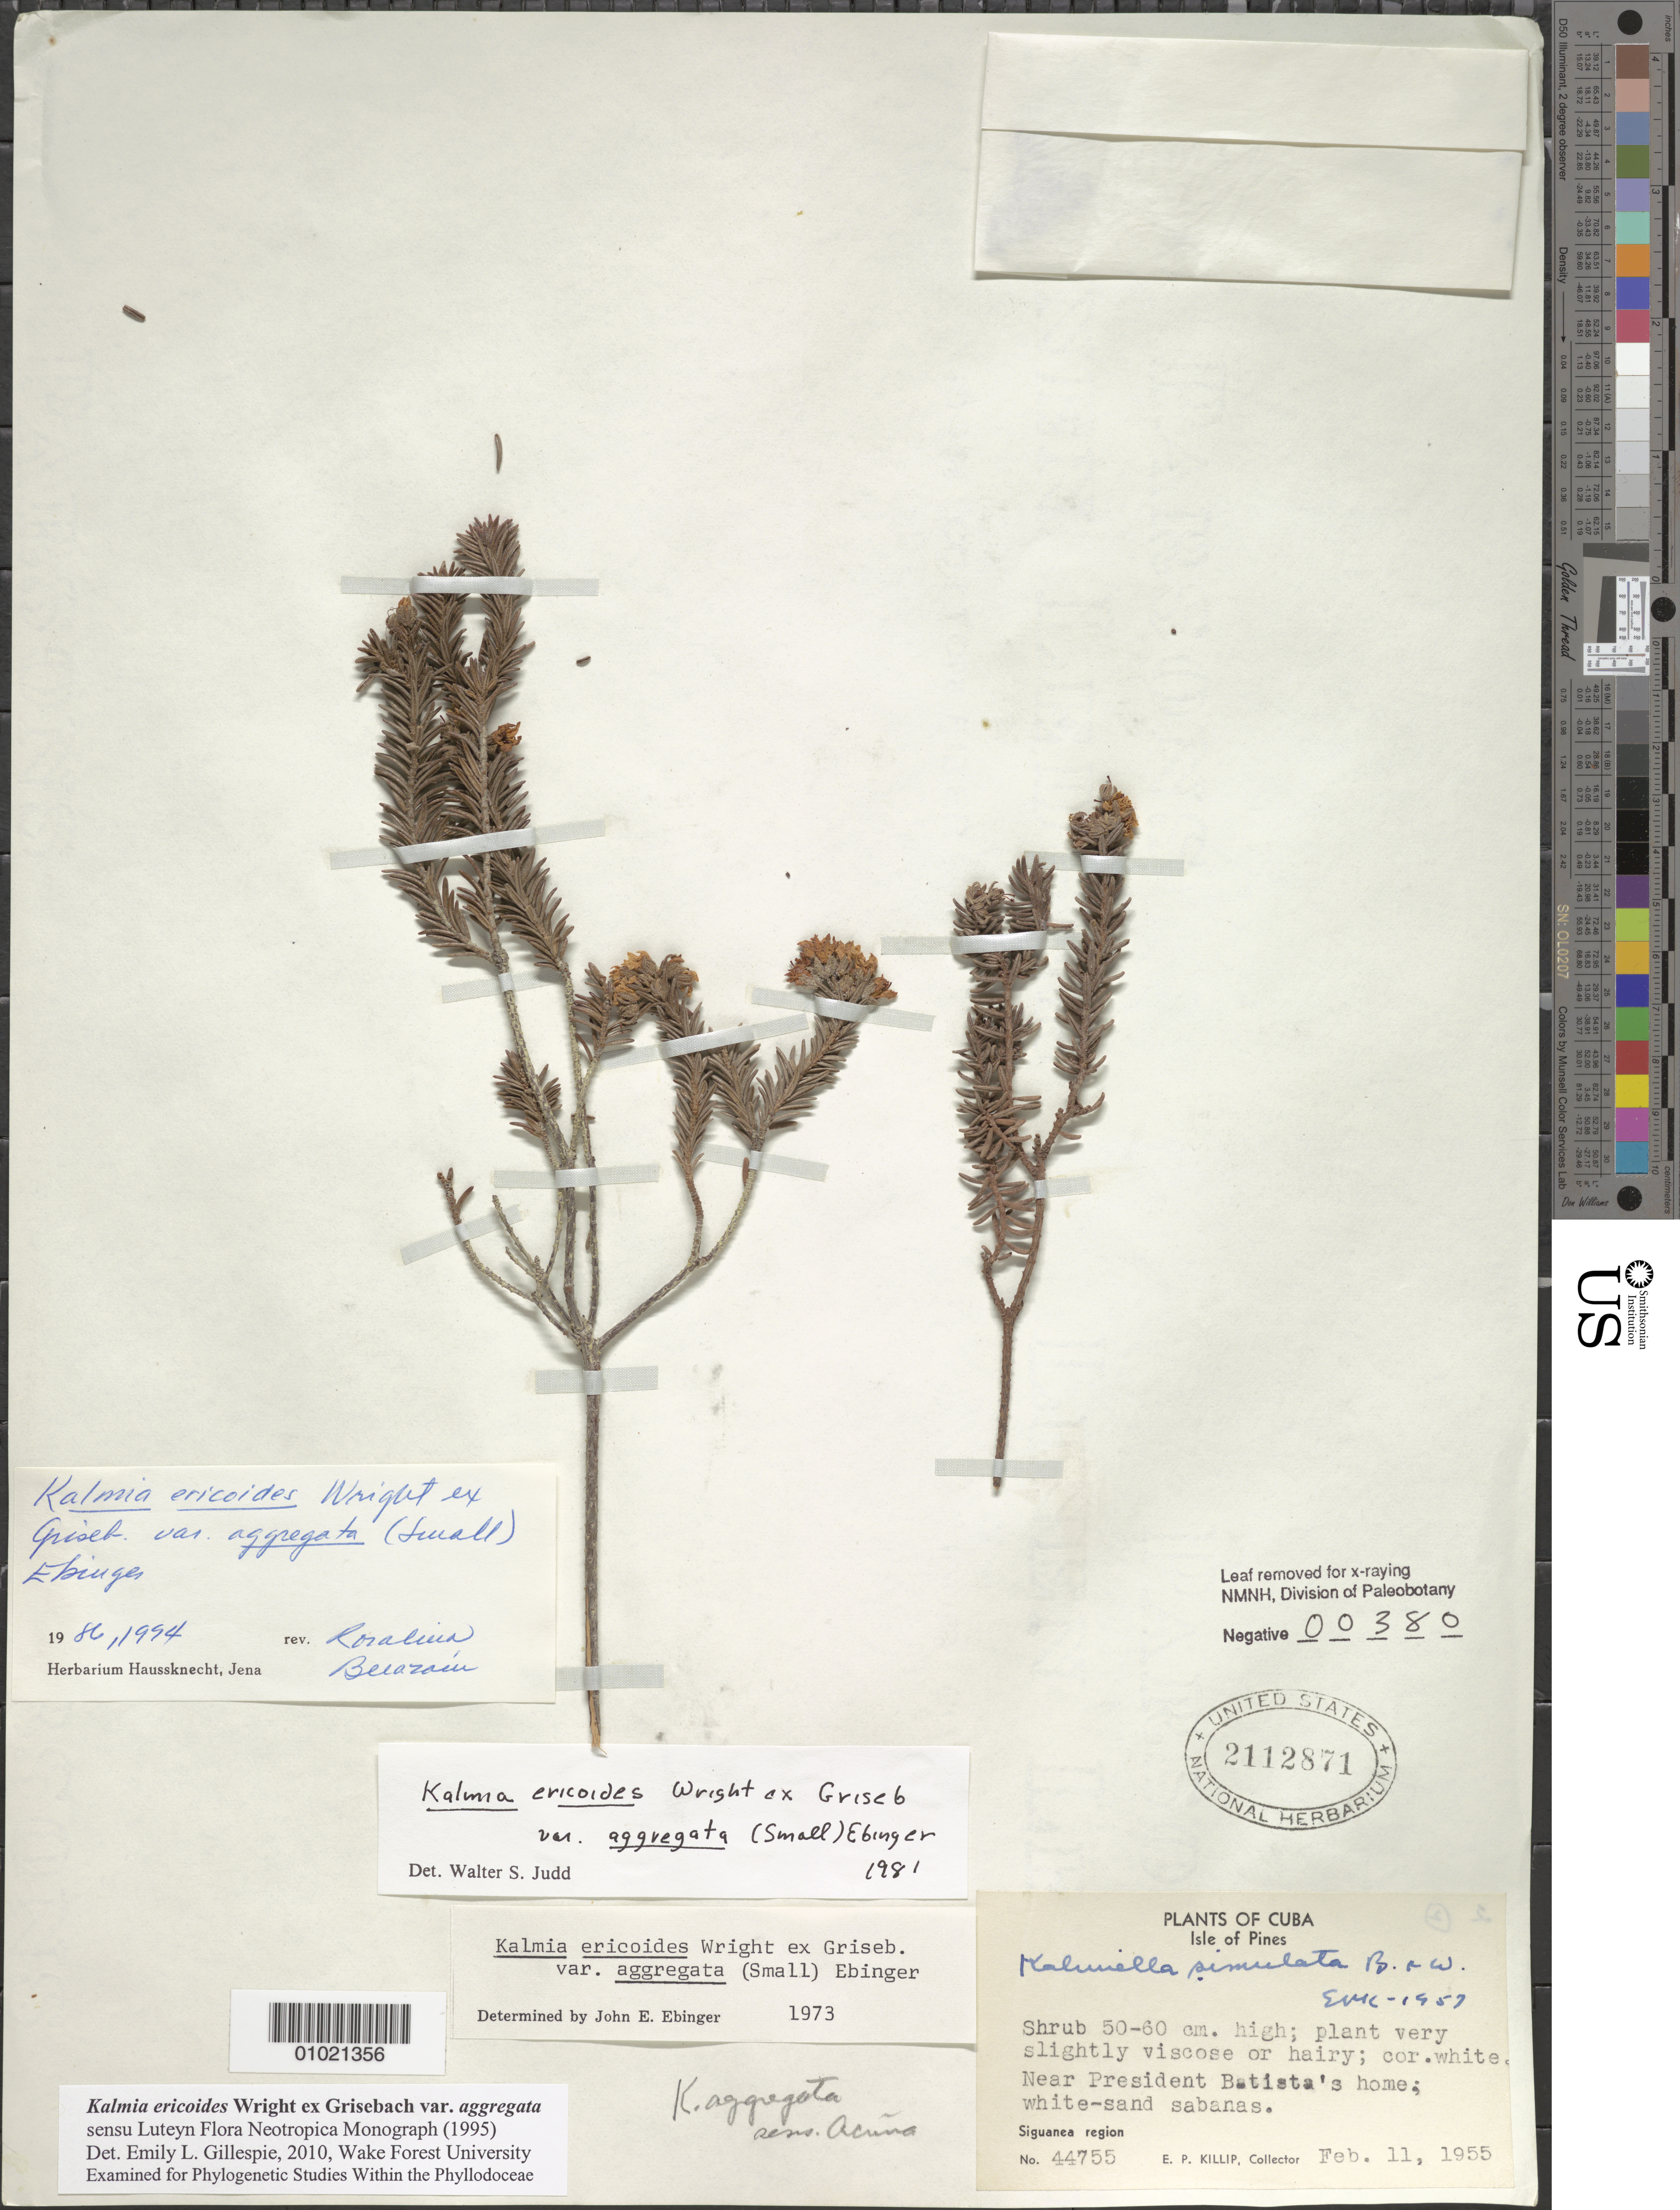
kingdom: Plantae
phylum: Tracheophyta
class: Magnoliopsida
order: Ericales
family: Ericaceae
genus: Kalmia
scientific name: Kalmia ericoides var. aggregata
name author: (Small) Ebinger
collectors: E. P. Killip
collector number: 44755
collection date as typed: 11 Feb 1955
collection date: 1955-02-11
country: Cuba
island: Isla de la Juventud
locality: Siguanea region Near President Batista's home; white-sand sabanas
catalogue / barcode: US 2112871